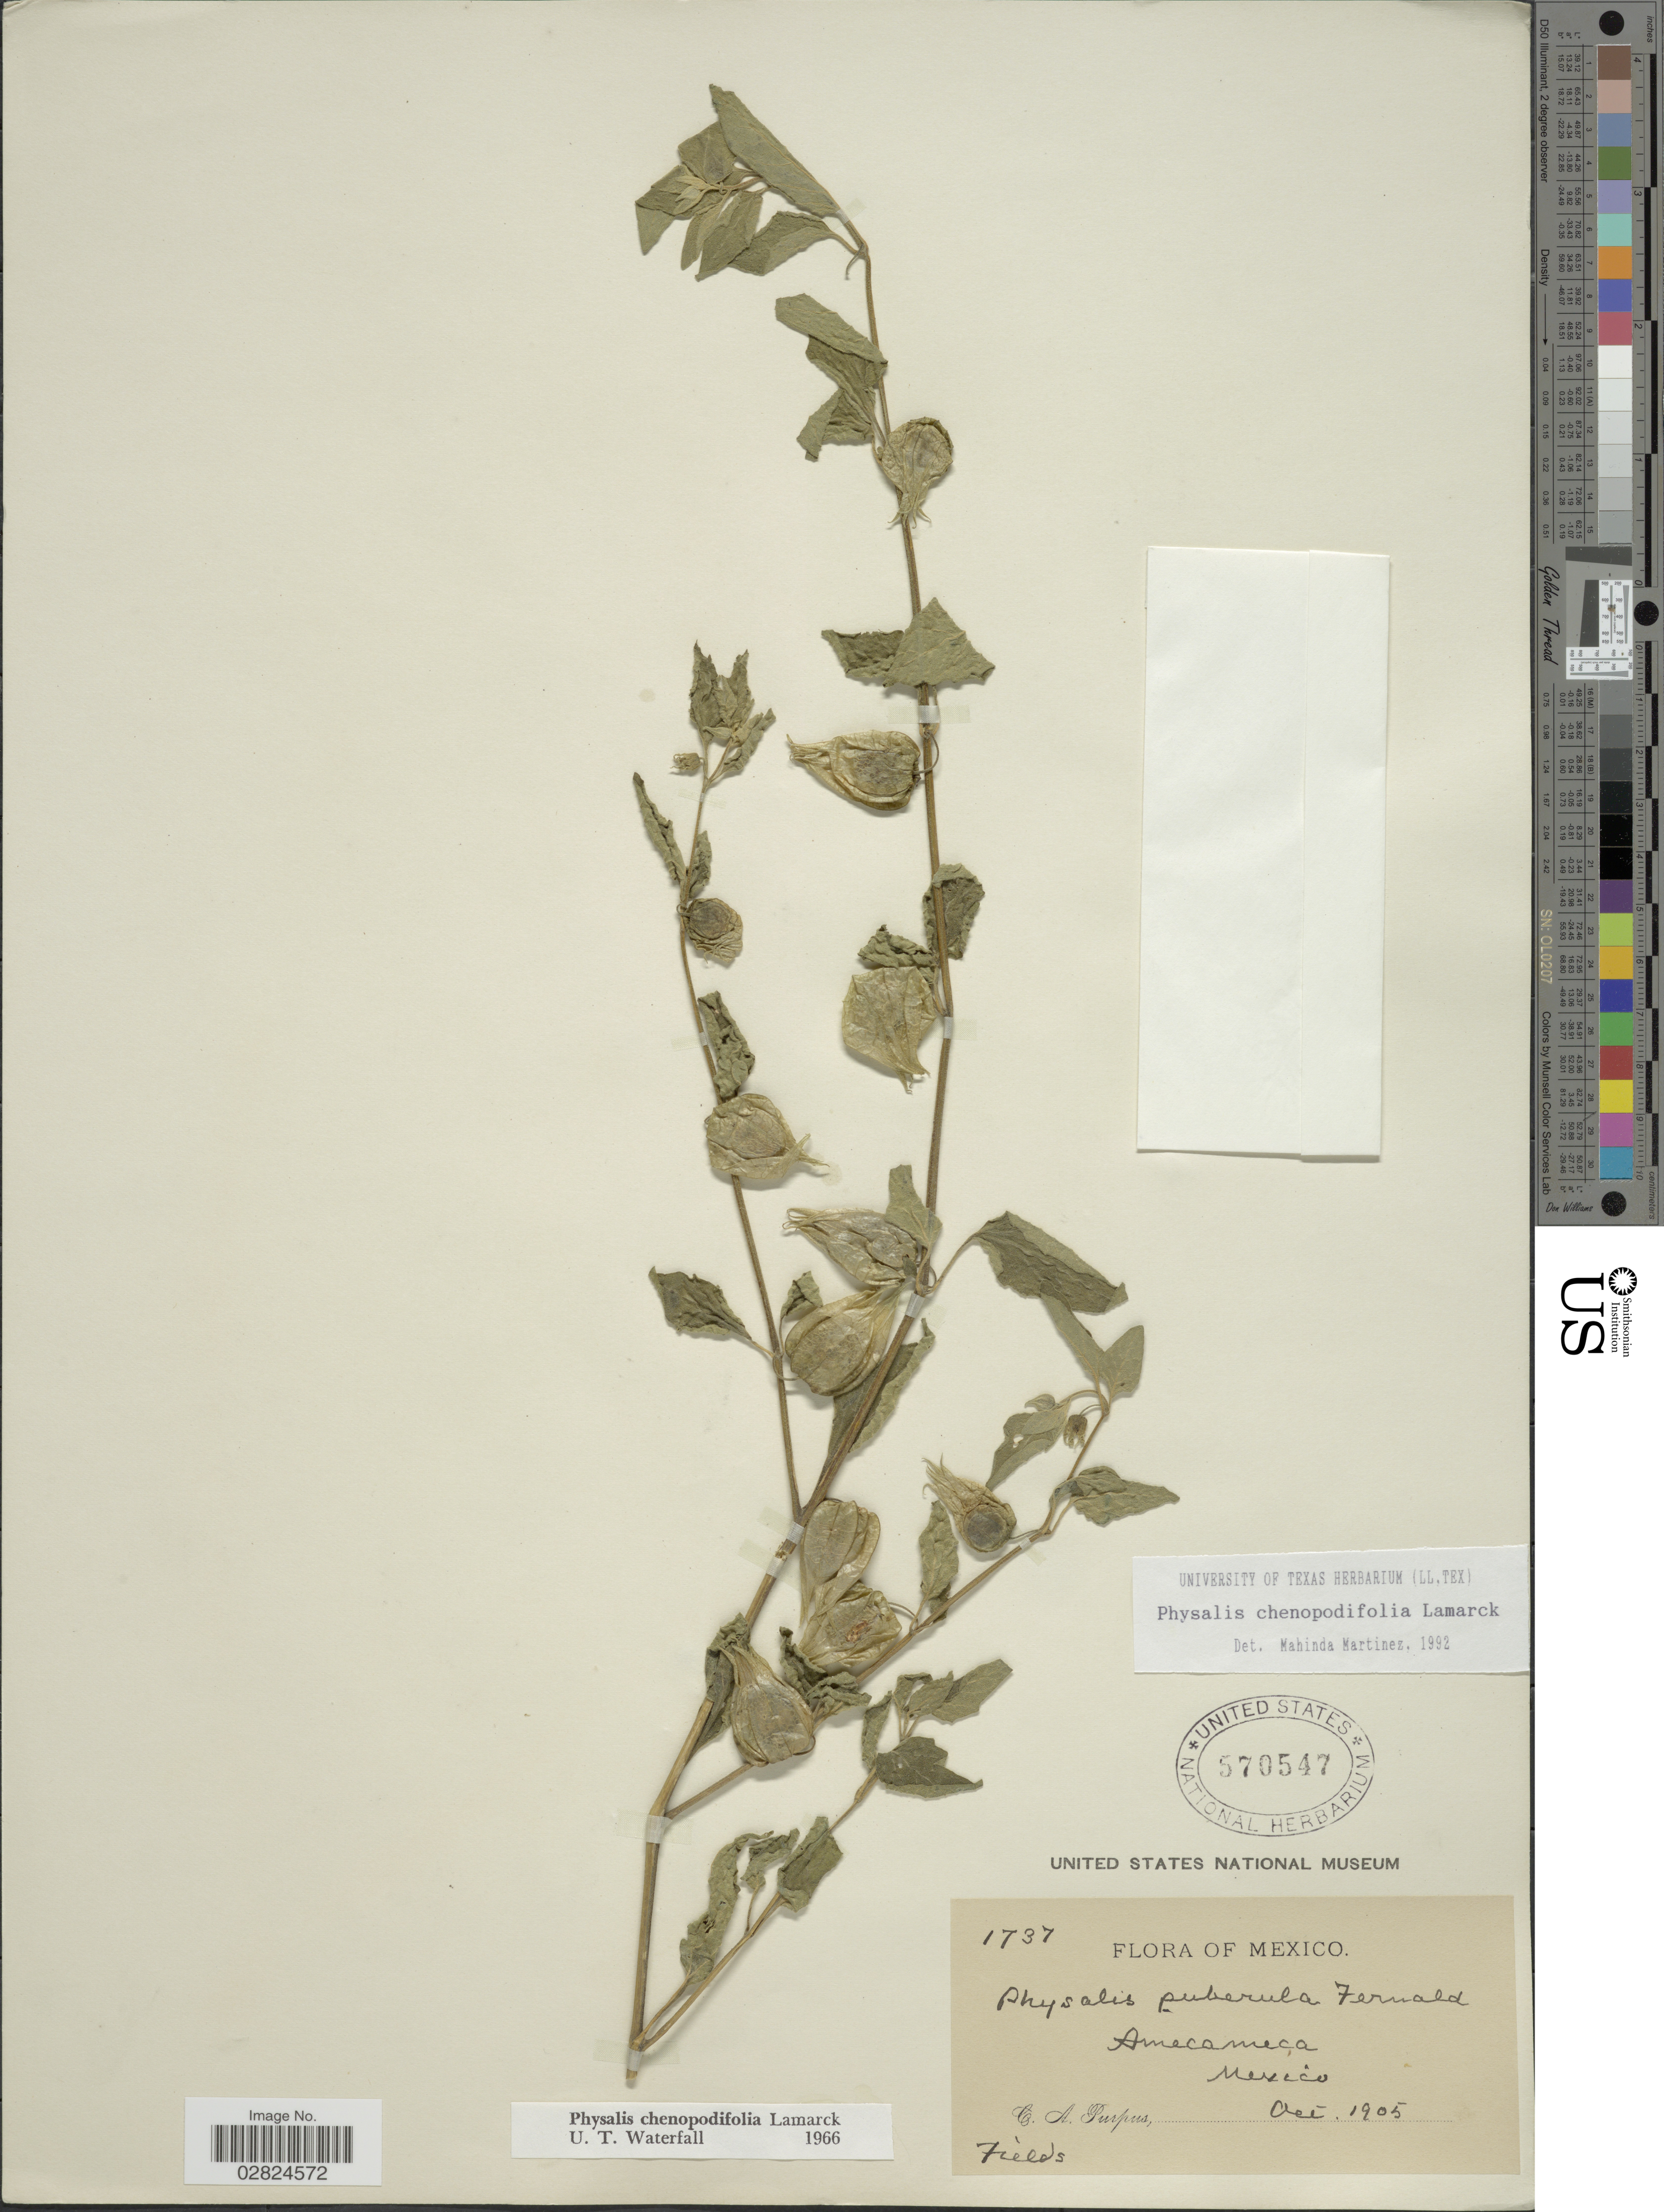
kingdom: Plantae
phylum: Tracheophyta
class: Magnoliopsida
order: Solanales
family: Solanaceae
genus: Physalis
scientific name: Physalis chenopodifolia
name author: Lam.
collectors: C. A. Purpus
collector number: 1737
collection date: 1905-10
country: Mexico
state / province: México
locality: Amecameca.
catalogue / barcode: US 570547